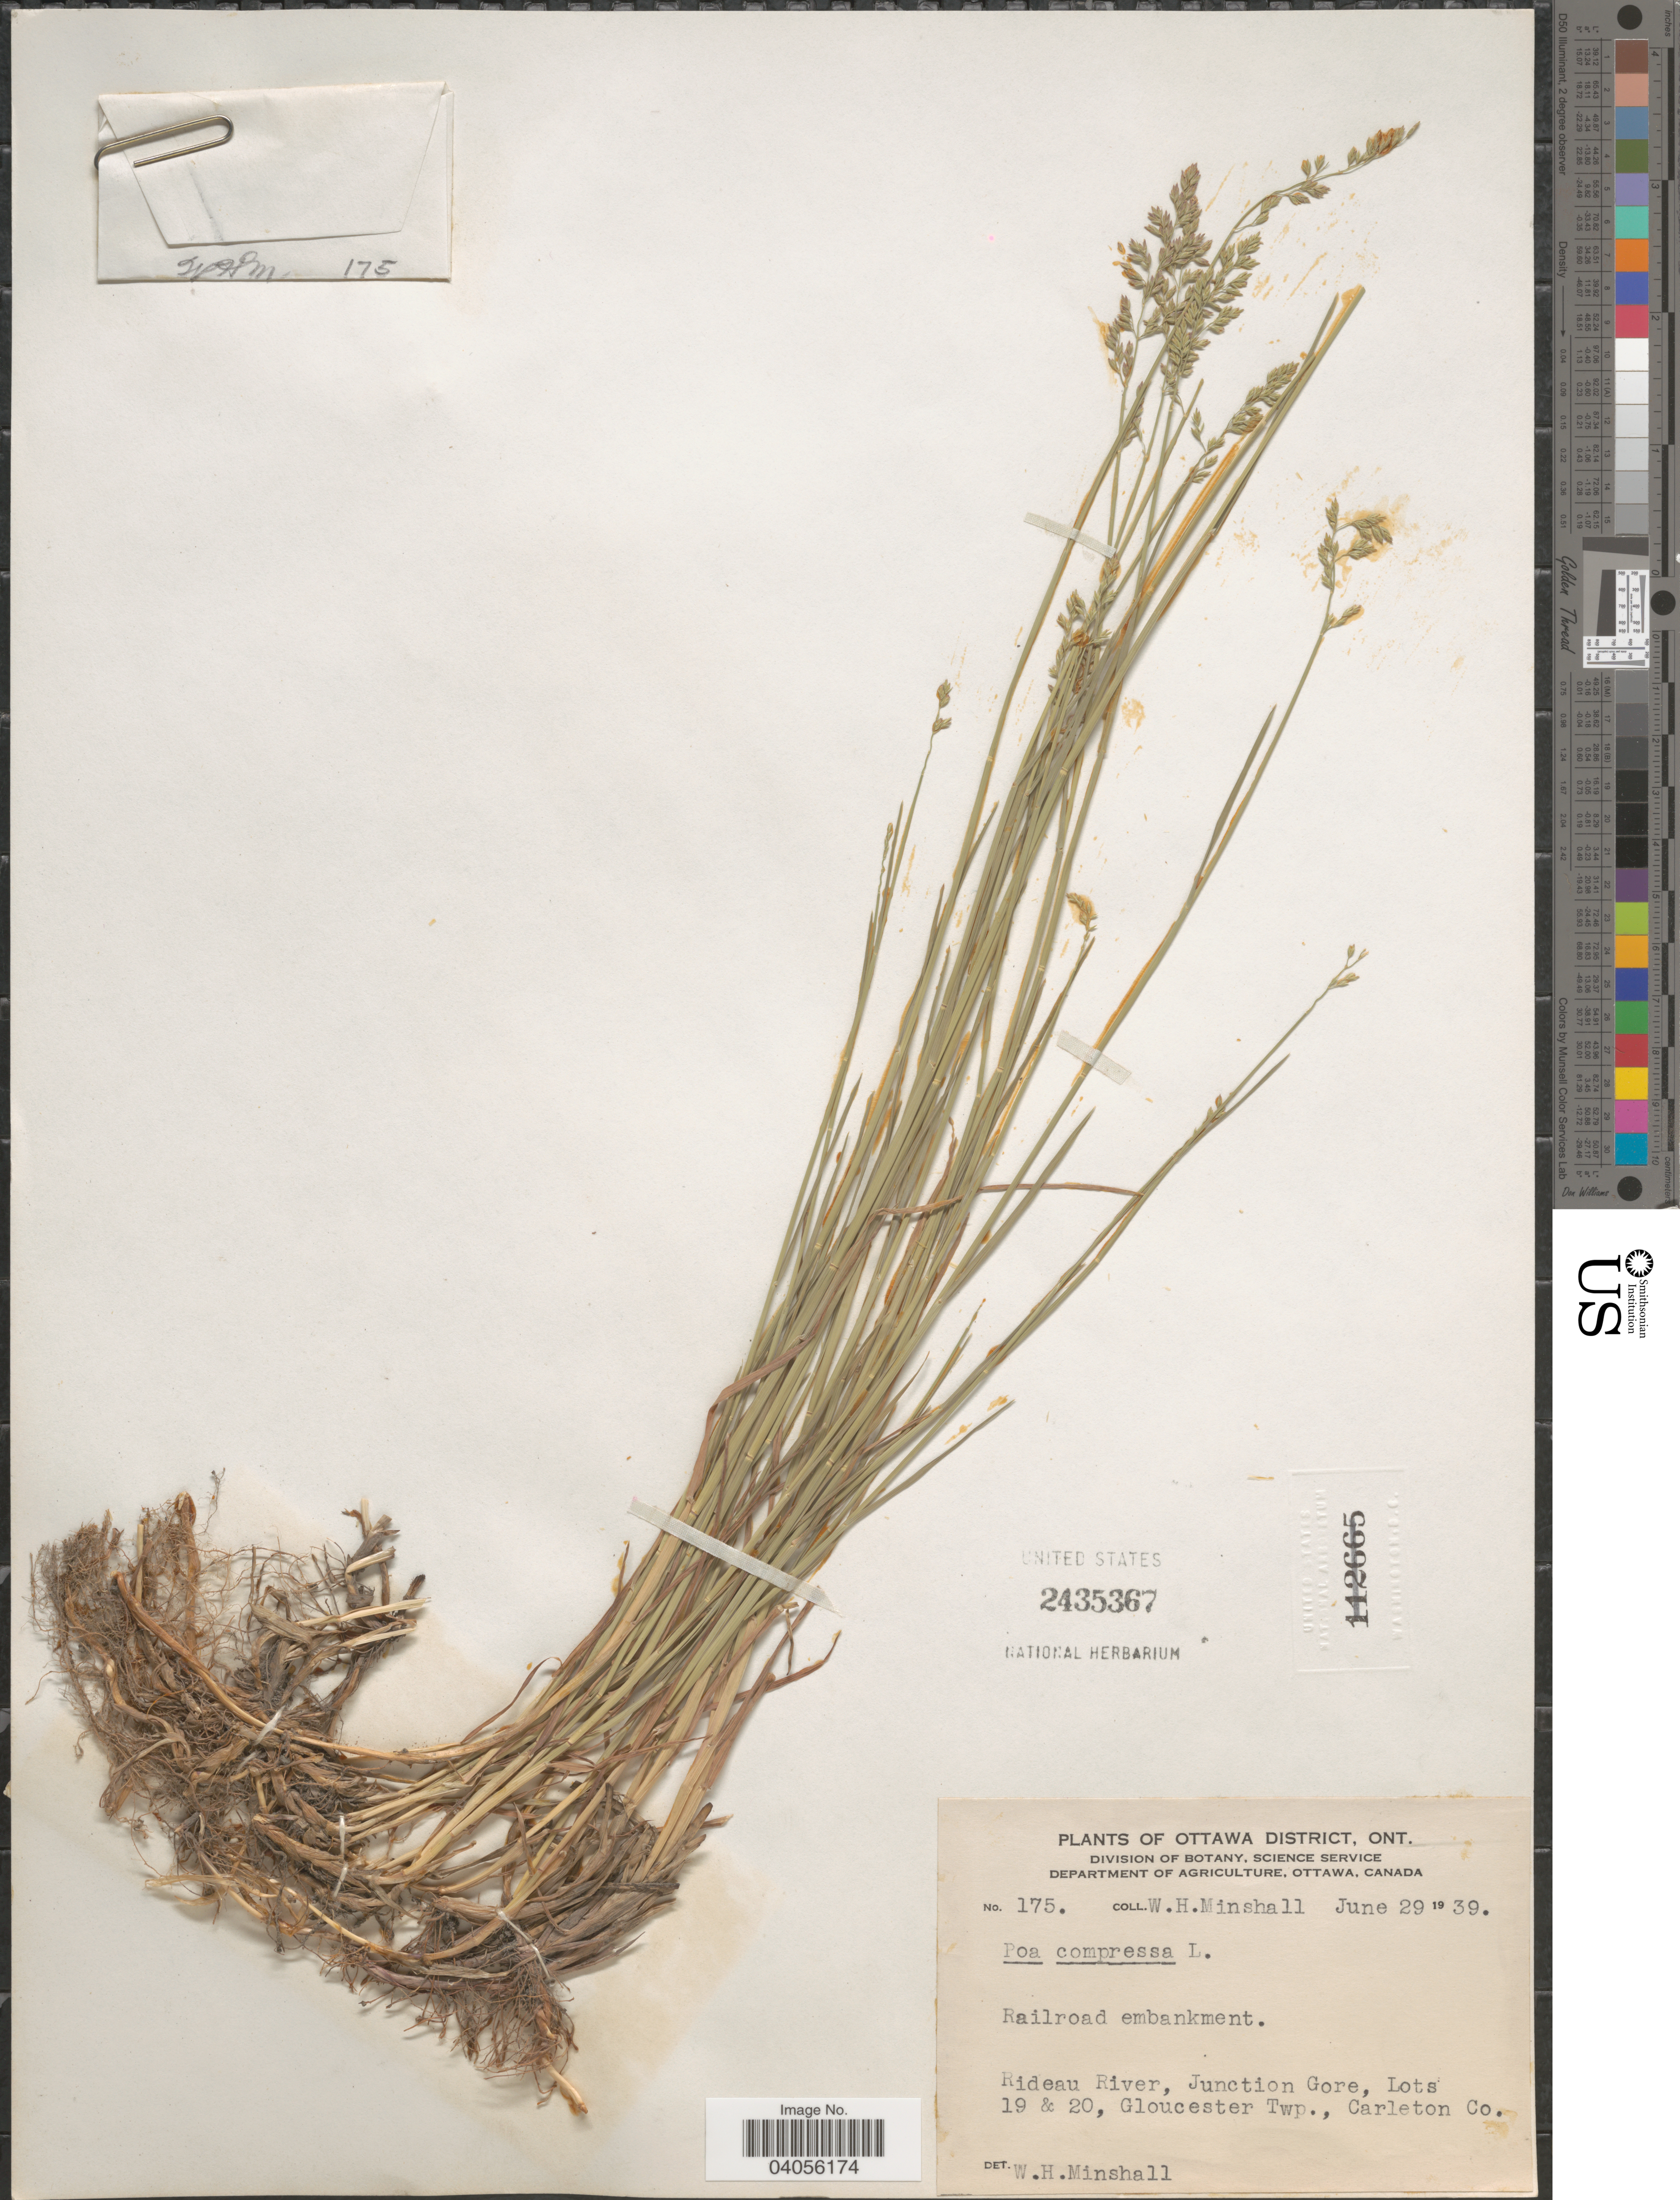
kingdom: Plantae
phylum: Tracheophyta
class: Liliopsida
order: Poales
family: Poaceae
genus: Poa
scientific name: Poa compressa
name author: L.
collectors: W. Minshall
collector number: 175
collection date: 1939-06-29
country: Canada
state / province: Ontario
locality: Ottawa District. Railroad embankment. Rideau River, Junction Gore, Lots 19 & 20, Gloucester Twp., Carleton Co.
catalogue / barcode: US 2435367